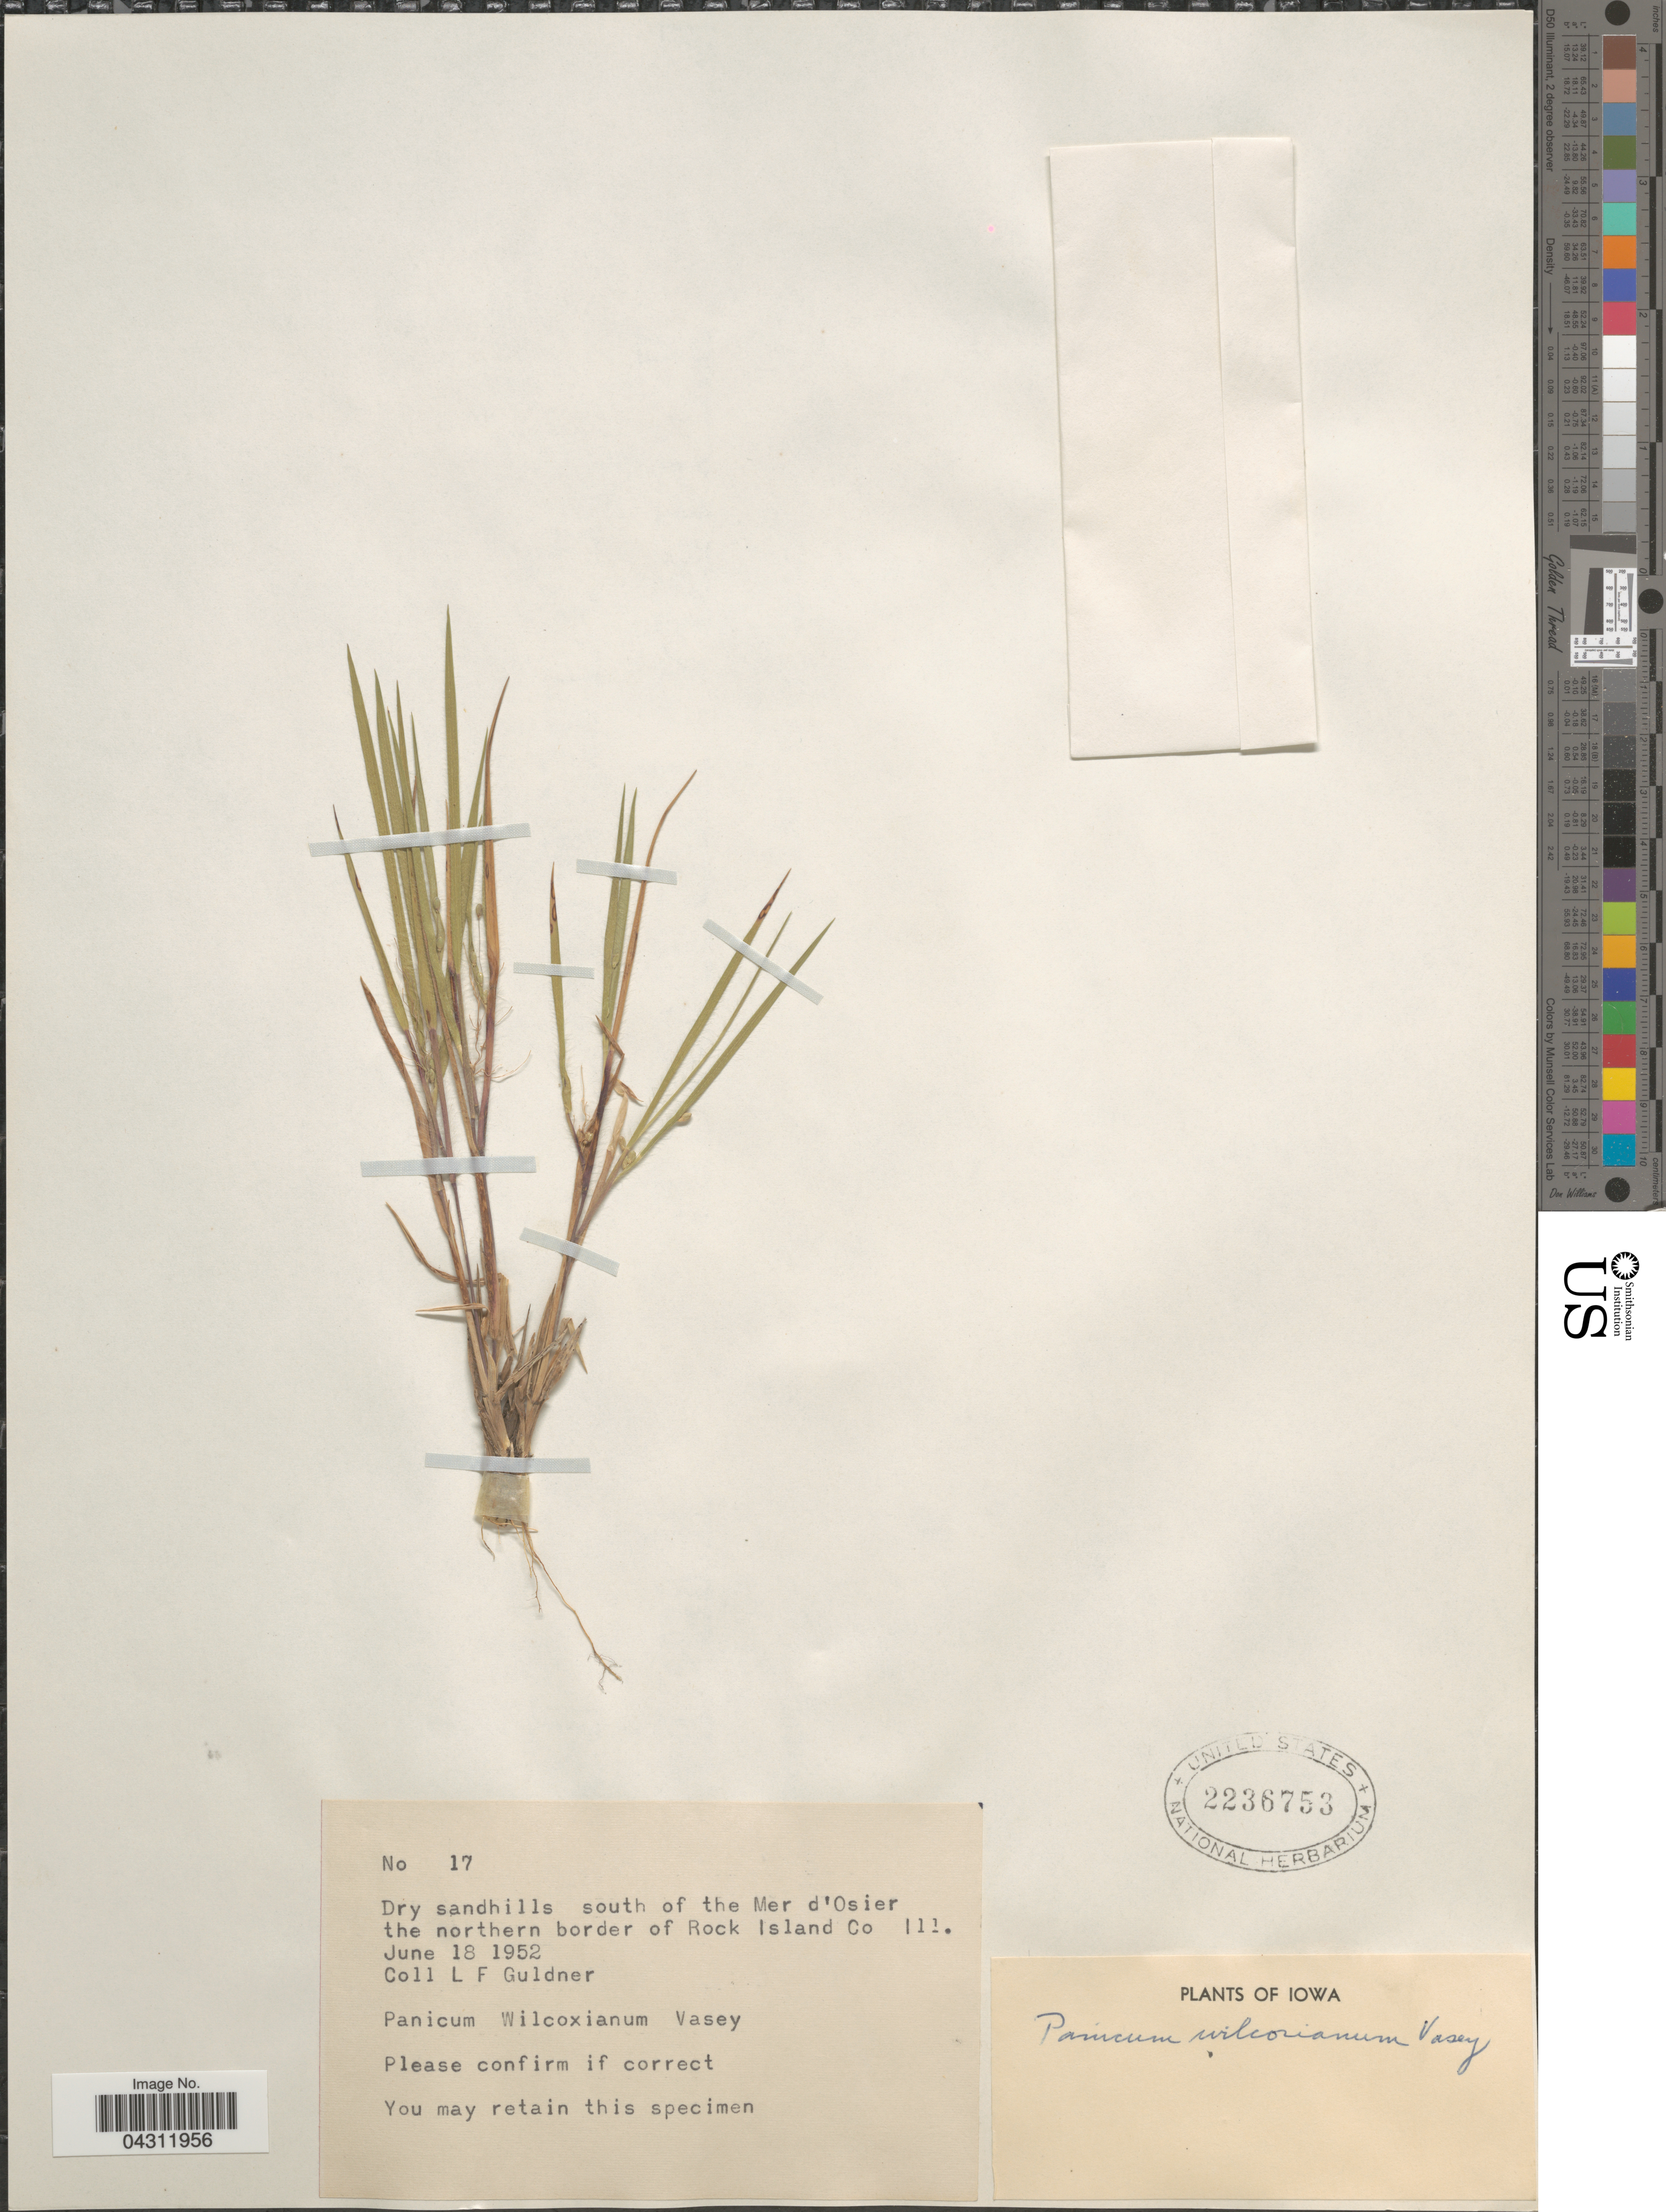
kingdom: Plantae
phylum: Tracheophyta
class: Liliopsida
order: Poales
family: Poaceae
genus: Dichanthelium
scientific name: Dichanthelium wilcoxianum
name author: Freckmann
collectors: L. Guldner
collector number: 17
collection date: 1952-06-18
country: United States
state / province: Illinois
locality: Dry sandhills south of the Mer d'Osier the northern border of Rock Island Co.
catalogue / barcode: US 2236753